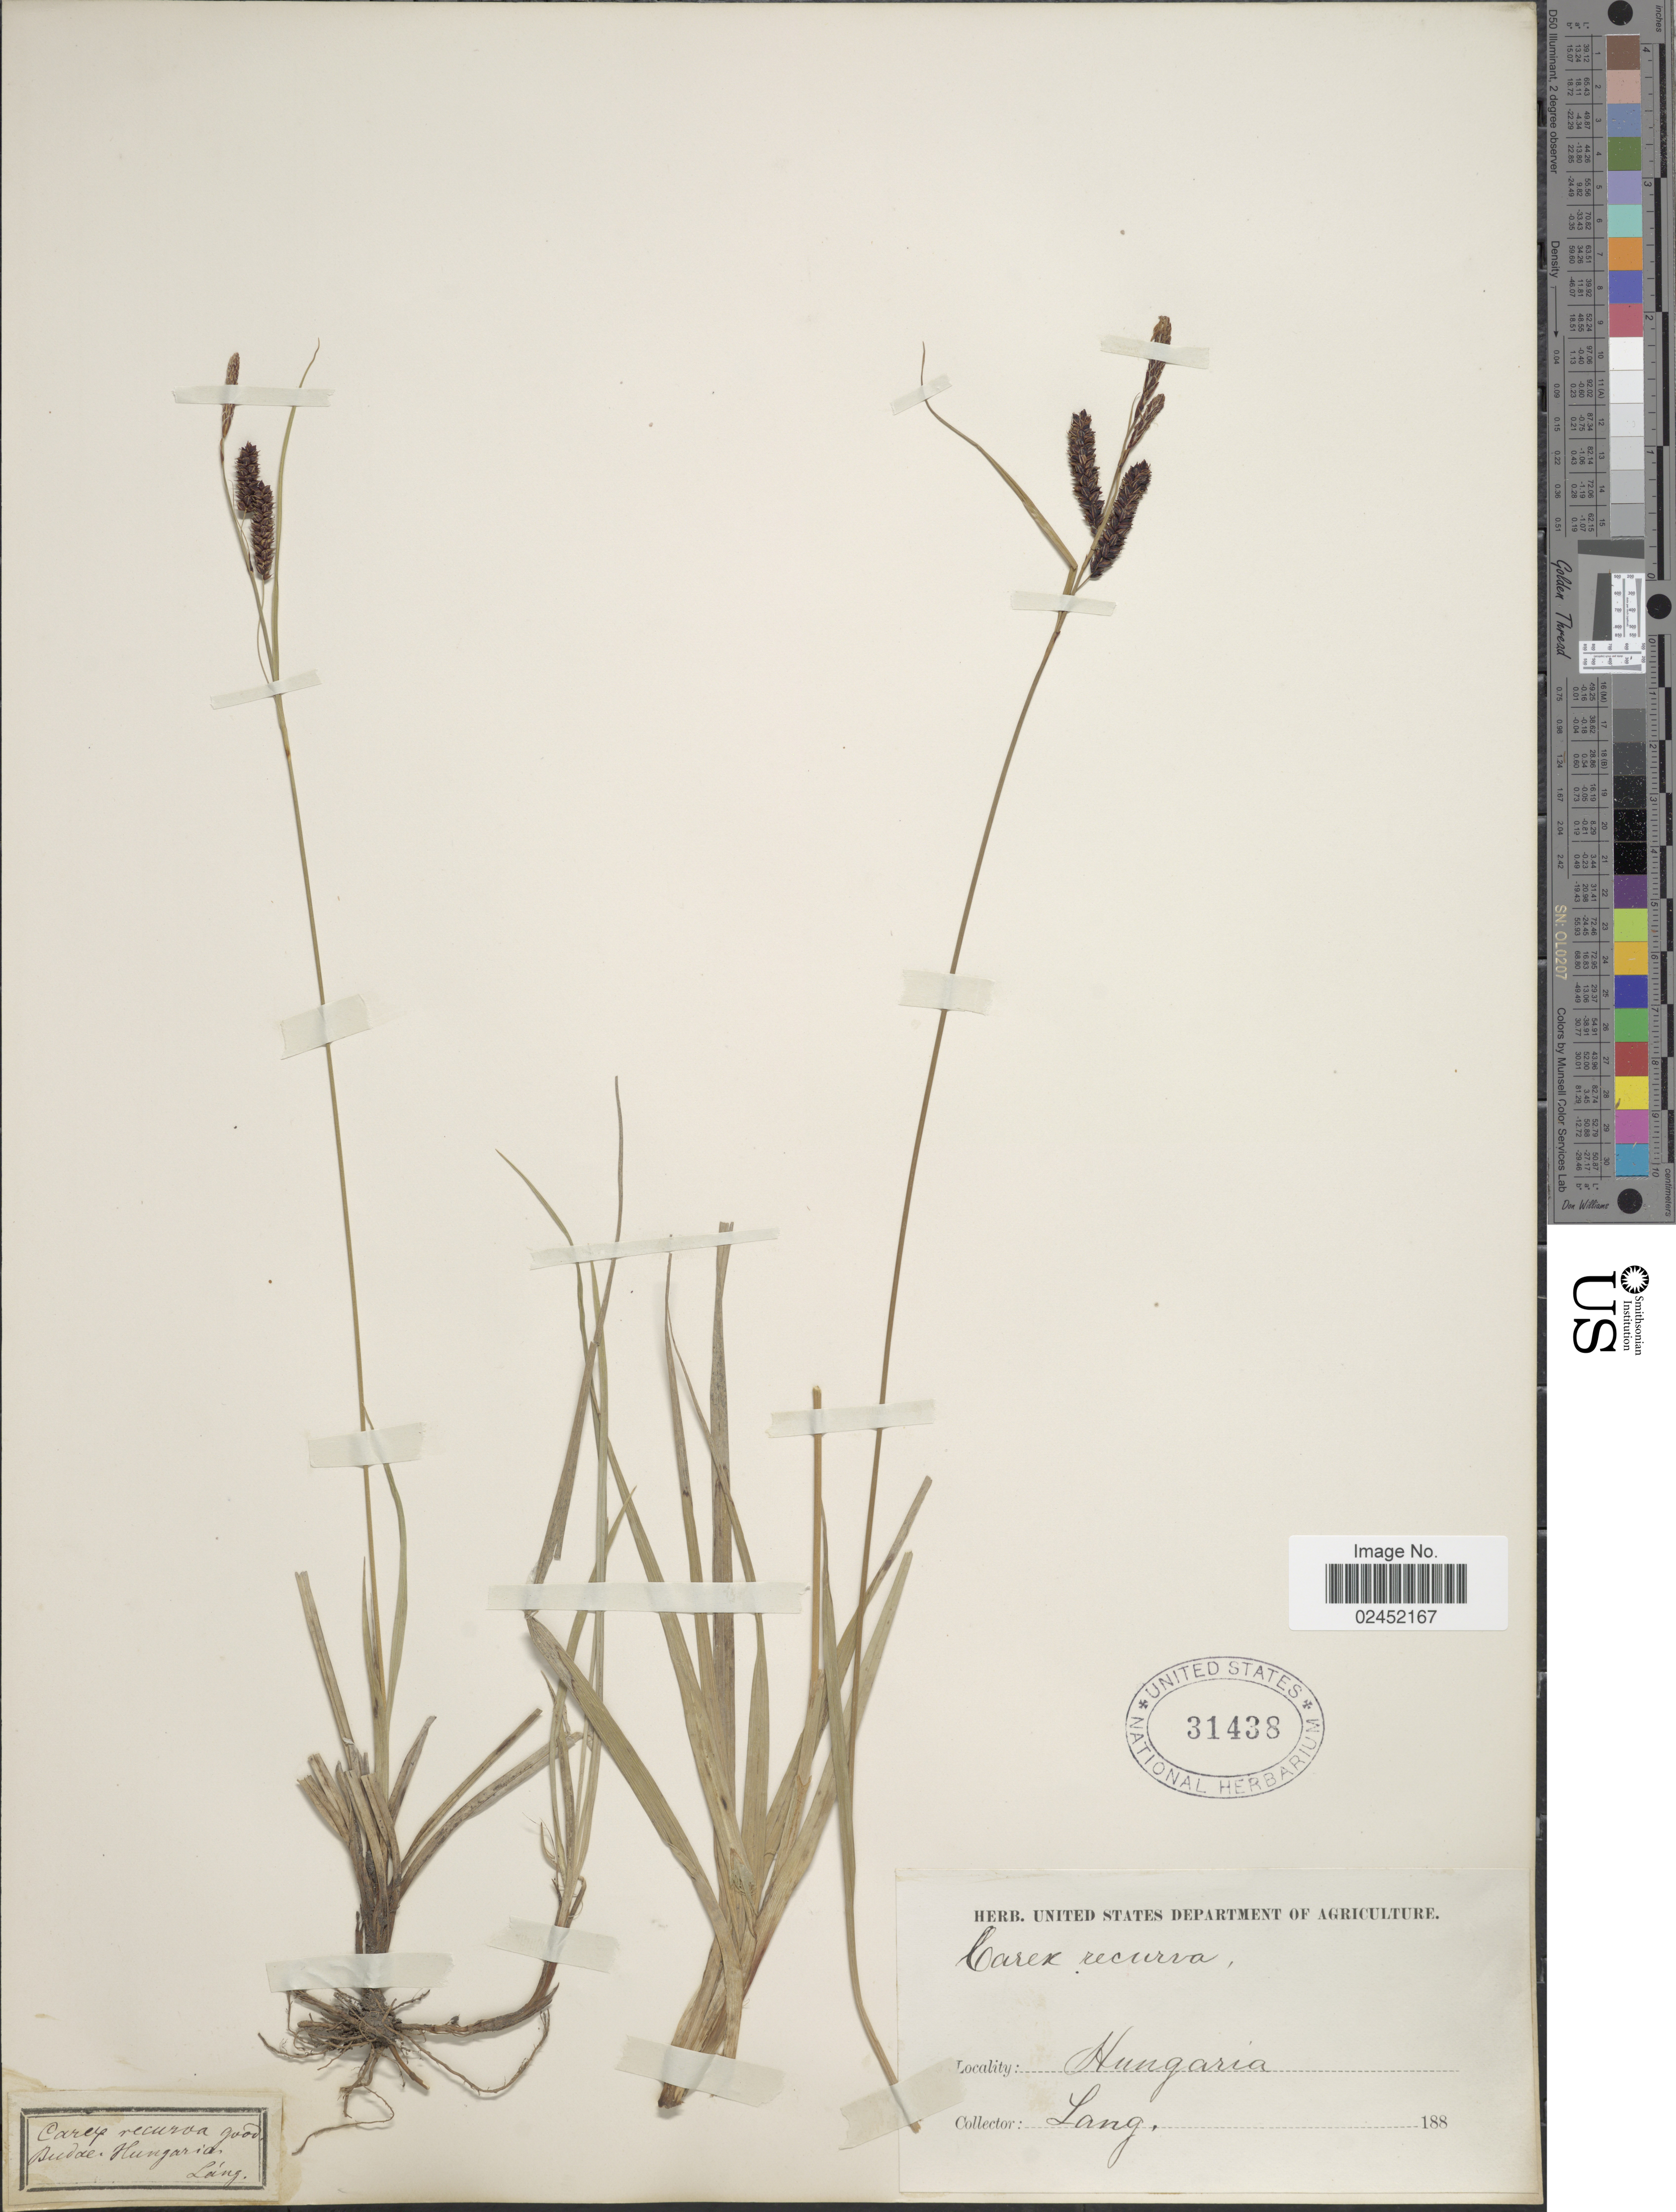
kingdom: Plantae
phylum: Tracheophyta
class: Liliopsida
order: Poales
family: Cyperaceae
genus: Carex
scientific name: Carex flacca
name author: Schreb.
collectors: -- Lang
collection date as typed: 188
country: Hungary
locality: Sudae [interpreted] .Hungaria.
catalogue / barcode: US 31438